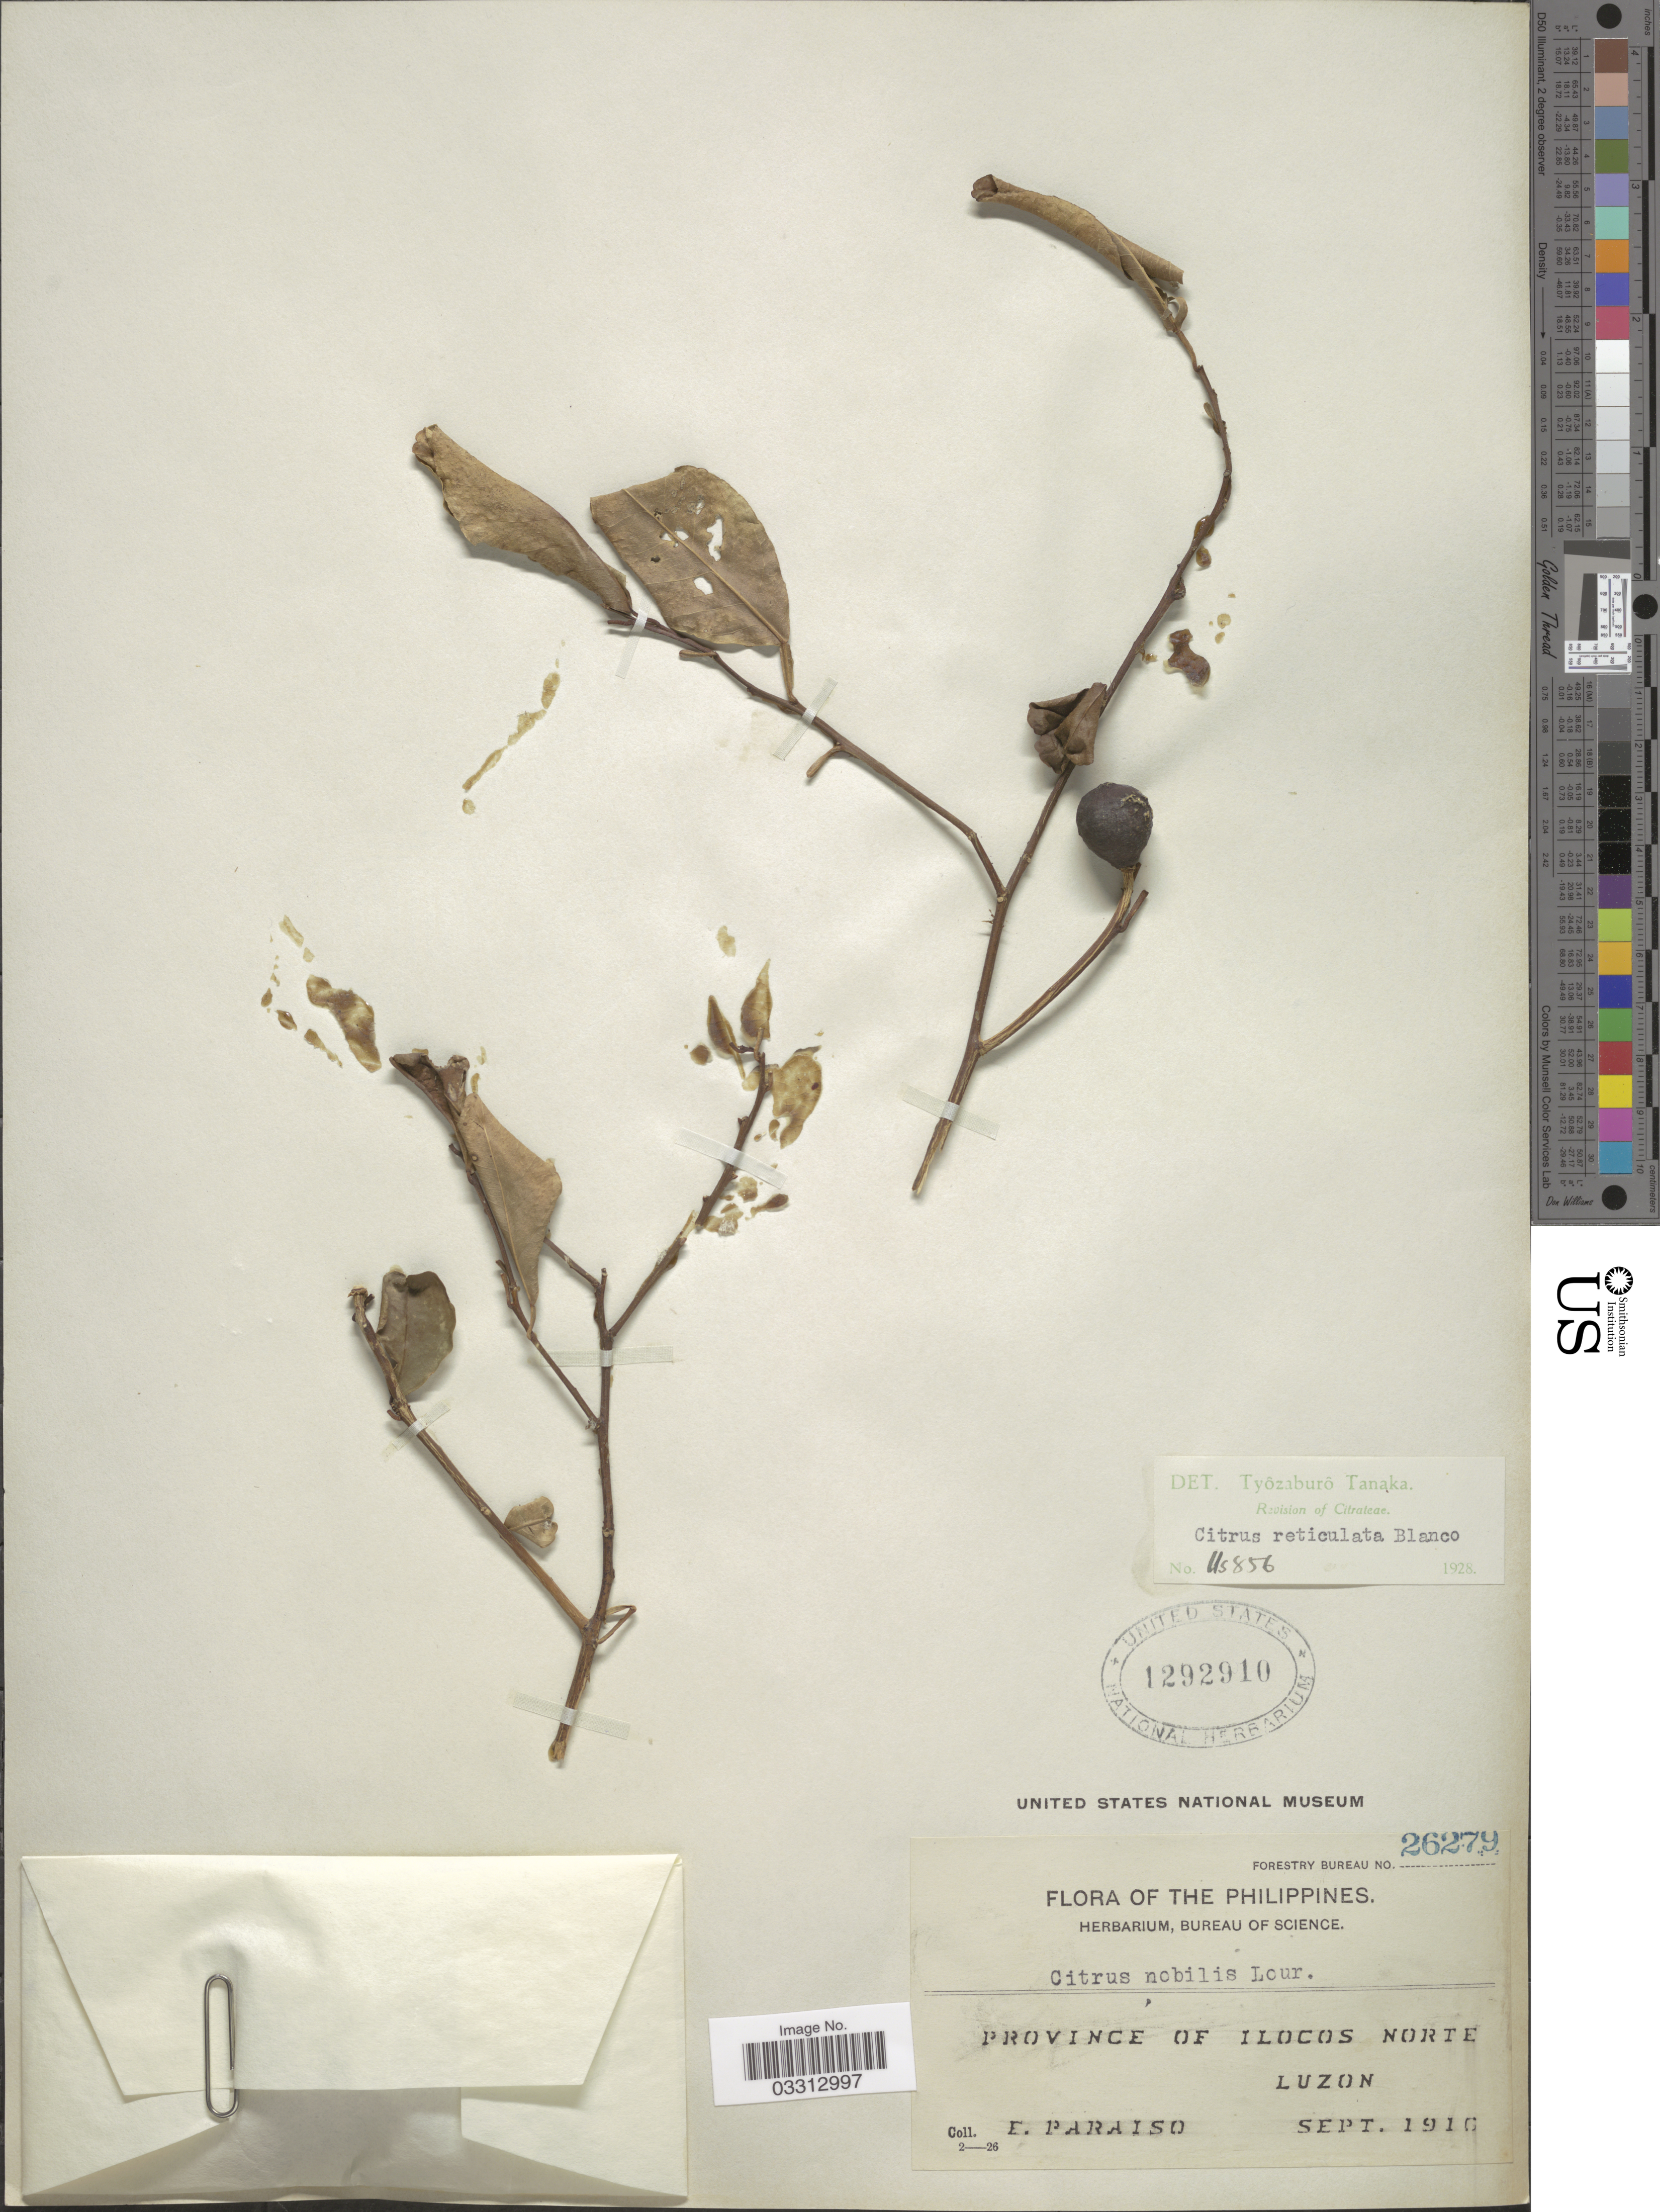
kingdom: Plantae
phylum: Tracheophyta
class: Magnoliopsida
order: Sapindales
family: Rutaceae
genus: Citrus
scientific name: Citrus reticulata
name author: Blanco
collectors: E. Paraiso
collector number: Forestry Bureau 26279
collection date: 1916-09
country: Philippines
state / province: Ilocos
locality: Province of Ilocos Norte. Luzon.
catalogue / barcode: US 1292910